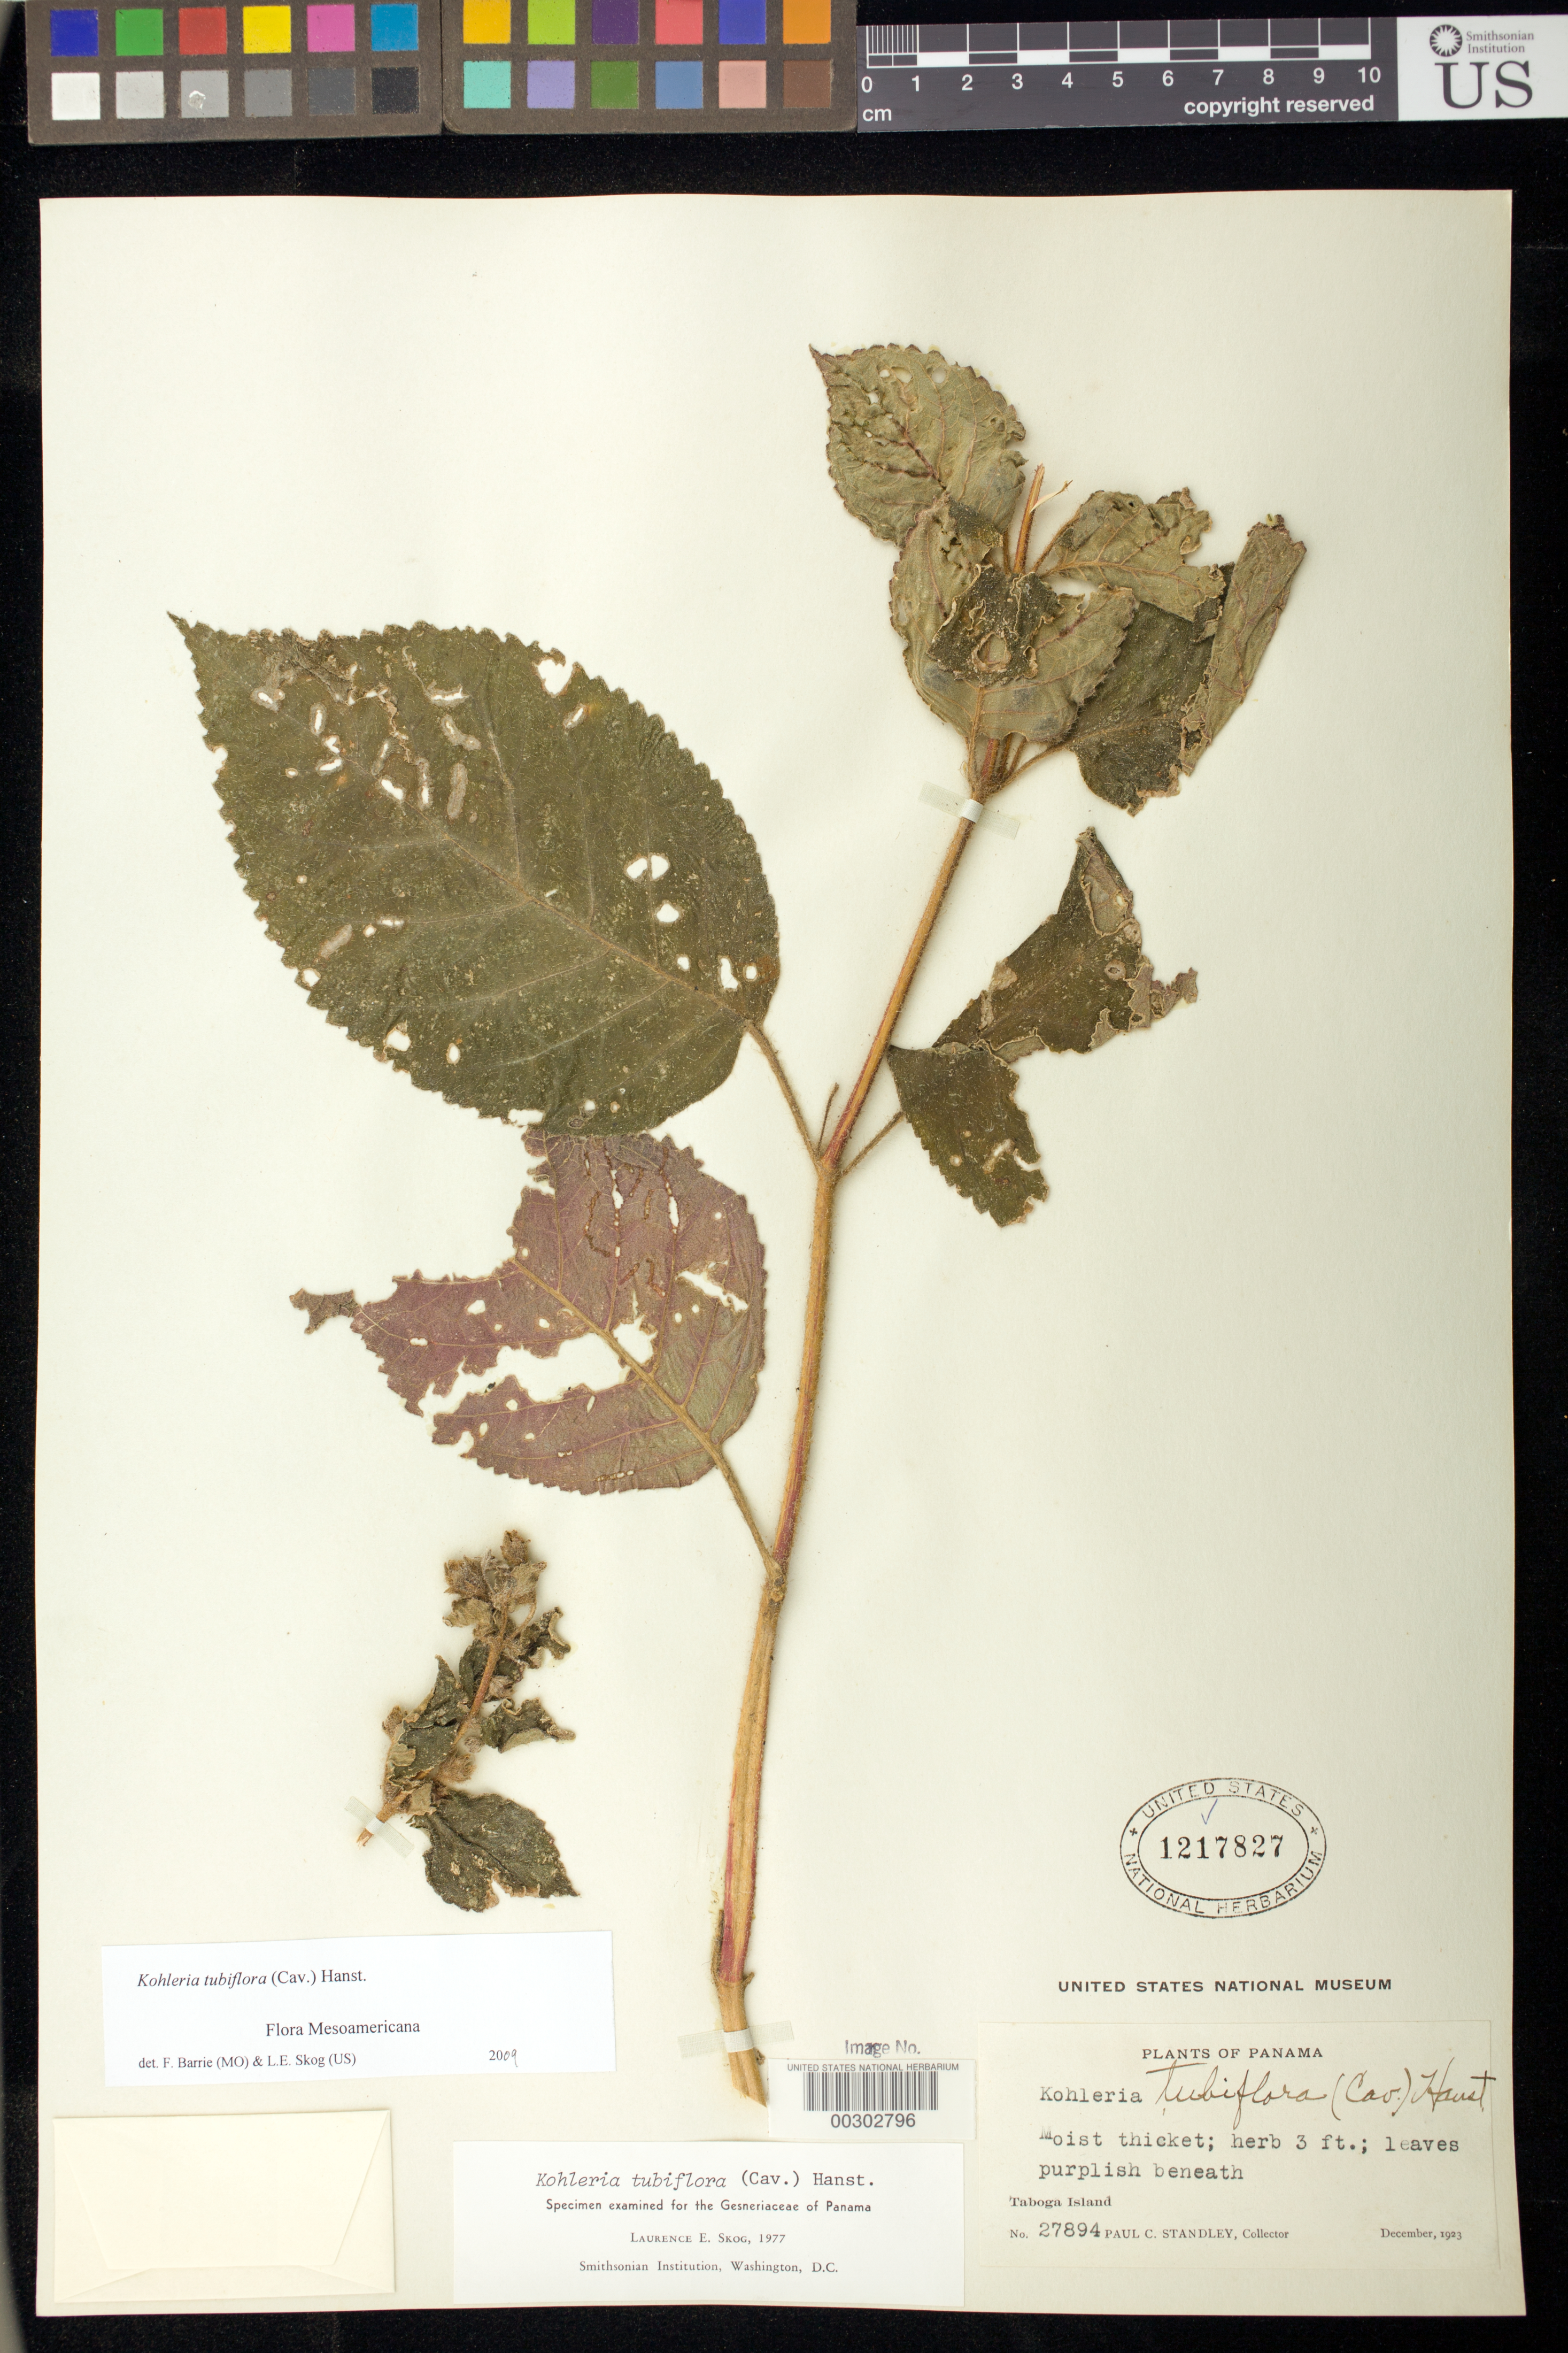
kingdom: Plantae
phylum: Tracheophyta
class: Magnoliopsida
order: Lamiales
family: Gesneriaceae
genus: Kohleria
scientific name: Kohleria tubiflora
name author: (Cav.) Hanst.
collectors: P. C. Standley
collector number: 27894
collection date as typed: Dec 1923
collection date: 1923-12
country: Panama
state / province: Panamá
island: Taboga Island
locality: Taboga Island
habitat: Moist thicket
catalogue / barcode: US 1217827